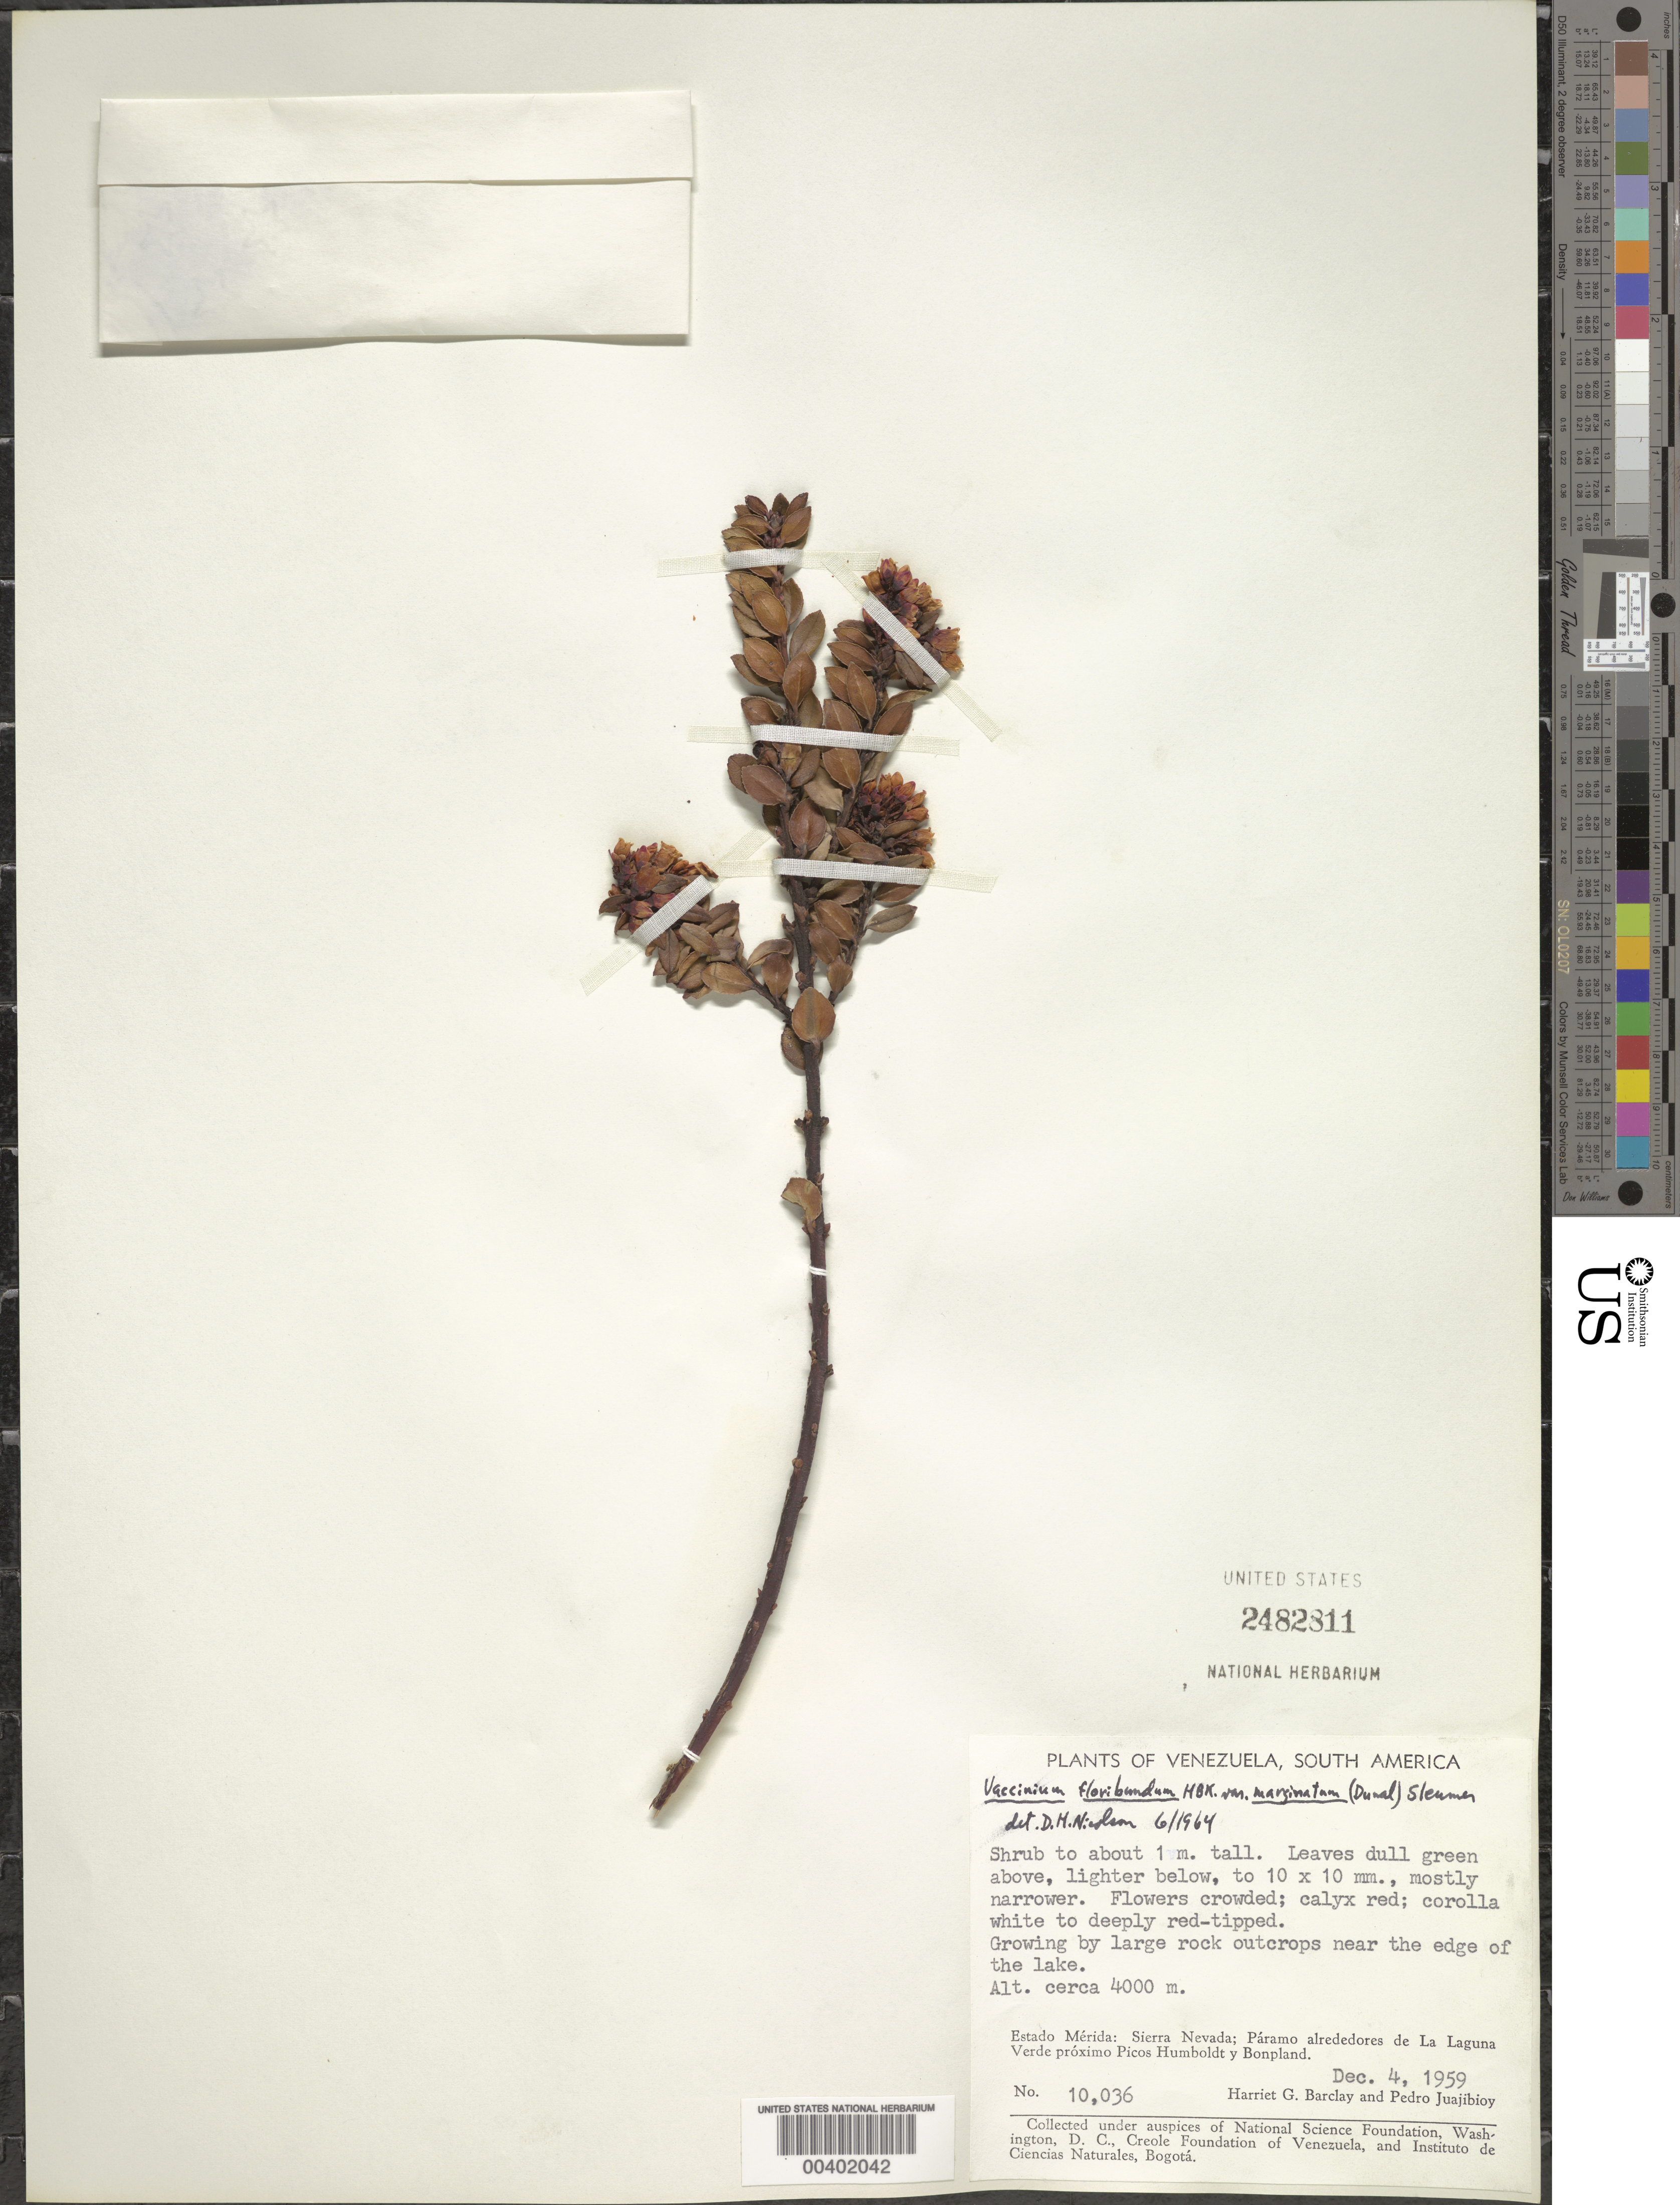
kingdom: Plantae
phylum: Tracheophyta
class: Magnoliopsida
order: Ericales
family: Ericaceae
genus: Vaccinium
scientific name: Vaccinium floribundum var. marginatum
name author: Kunth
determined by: Nicolson, Dan H.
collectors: H. G. Barclay & P. Juajibioy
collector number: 10036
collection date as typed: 04 Dec 1959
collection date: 1959-12-04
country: Venezuela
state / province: Mérida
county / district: Libertador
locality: Sierra Nevada; Páramo alrededores de La Laguna Verde próximo Picos Humboldt y Bonpland. Verde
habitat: Growing by large rock outcrops near the edge of the lake.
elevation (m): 4000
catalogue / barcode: US 2482811